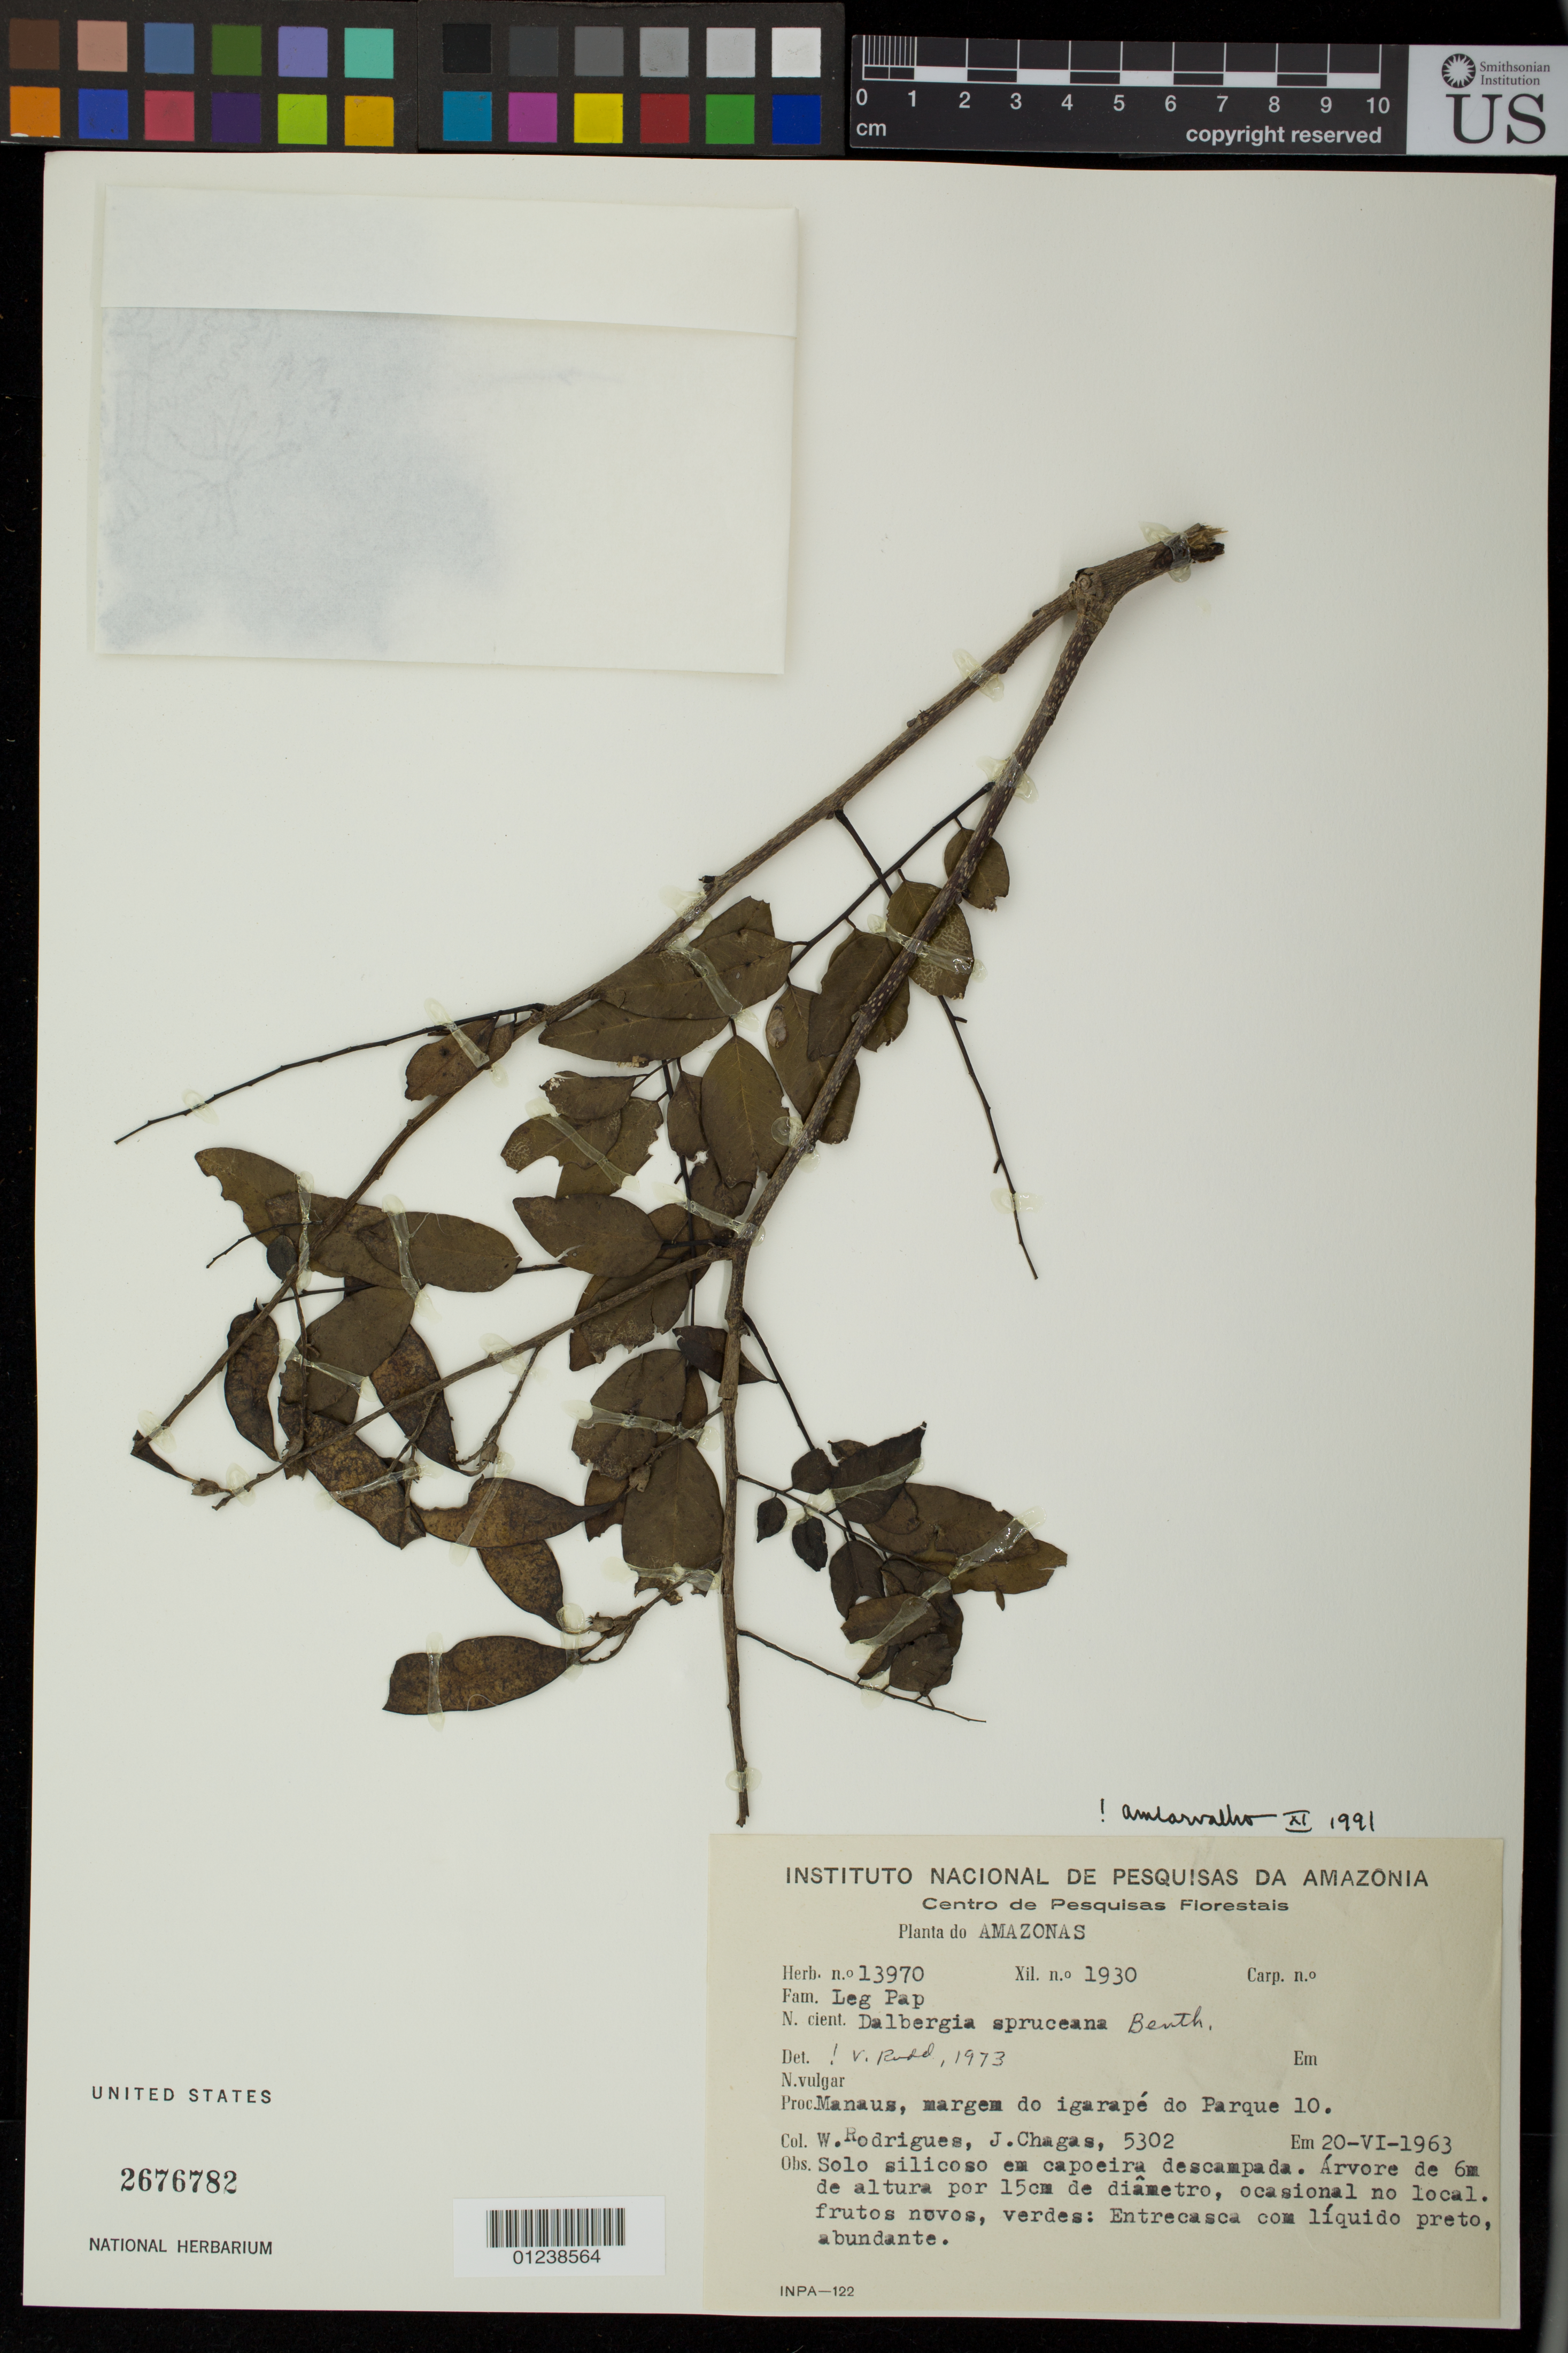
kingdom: Plantae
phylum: Tracheophyta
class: Magnoliopsida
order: Fabales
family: Fabaceae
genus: Dalbergia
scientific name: Dalbergia spruceana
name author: Benth.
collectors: W. Rodrigues & J. Chagas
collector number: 5302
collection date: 1963-06-20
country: Brazil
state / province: Amazonas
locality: Manaus, margem do igarape do Parque 10.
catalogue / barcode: US 2676782